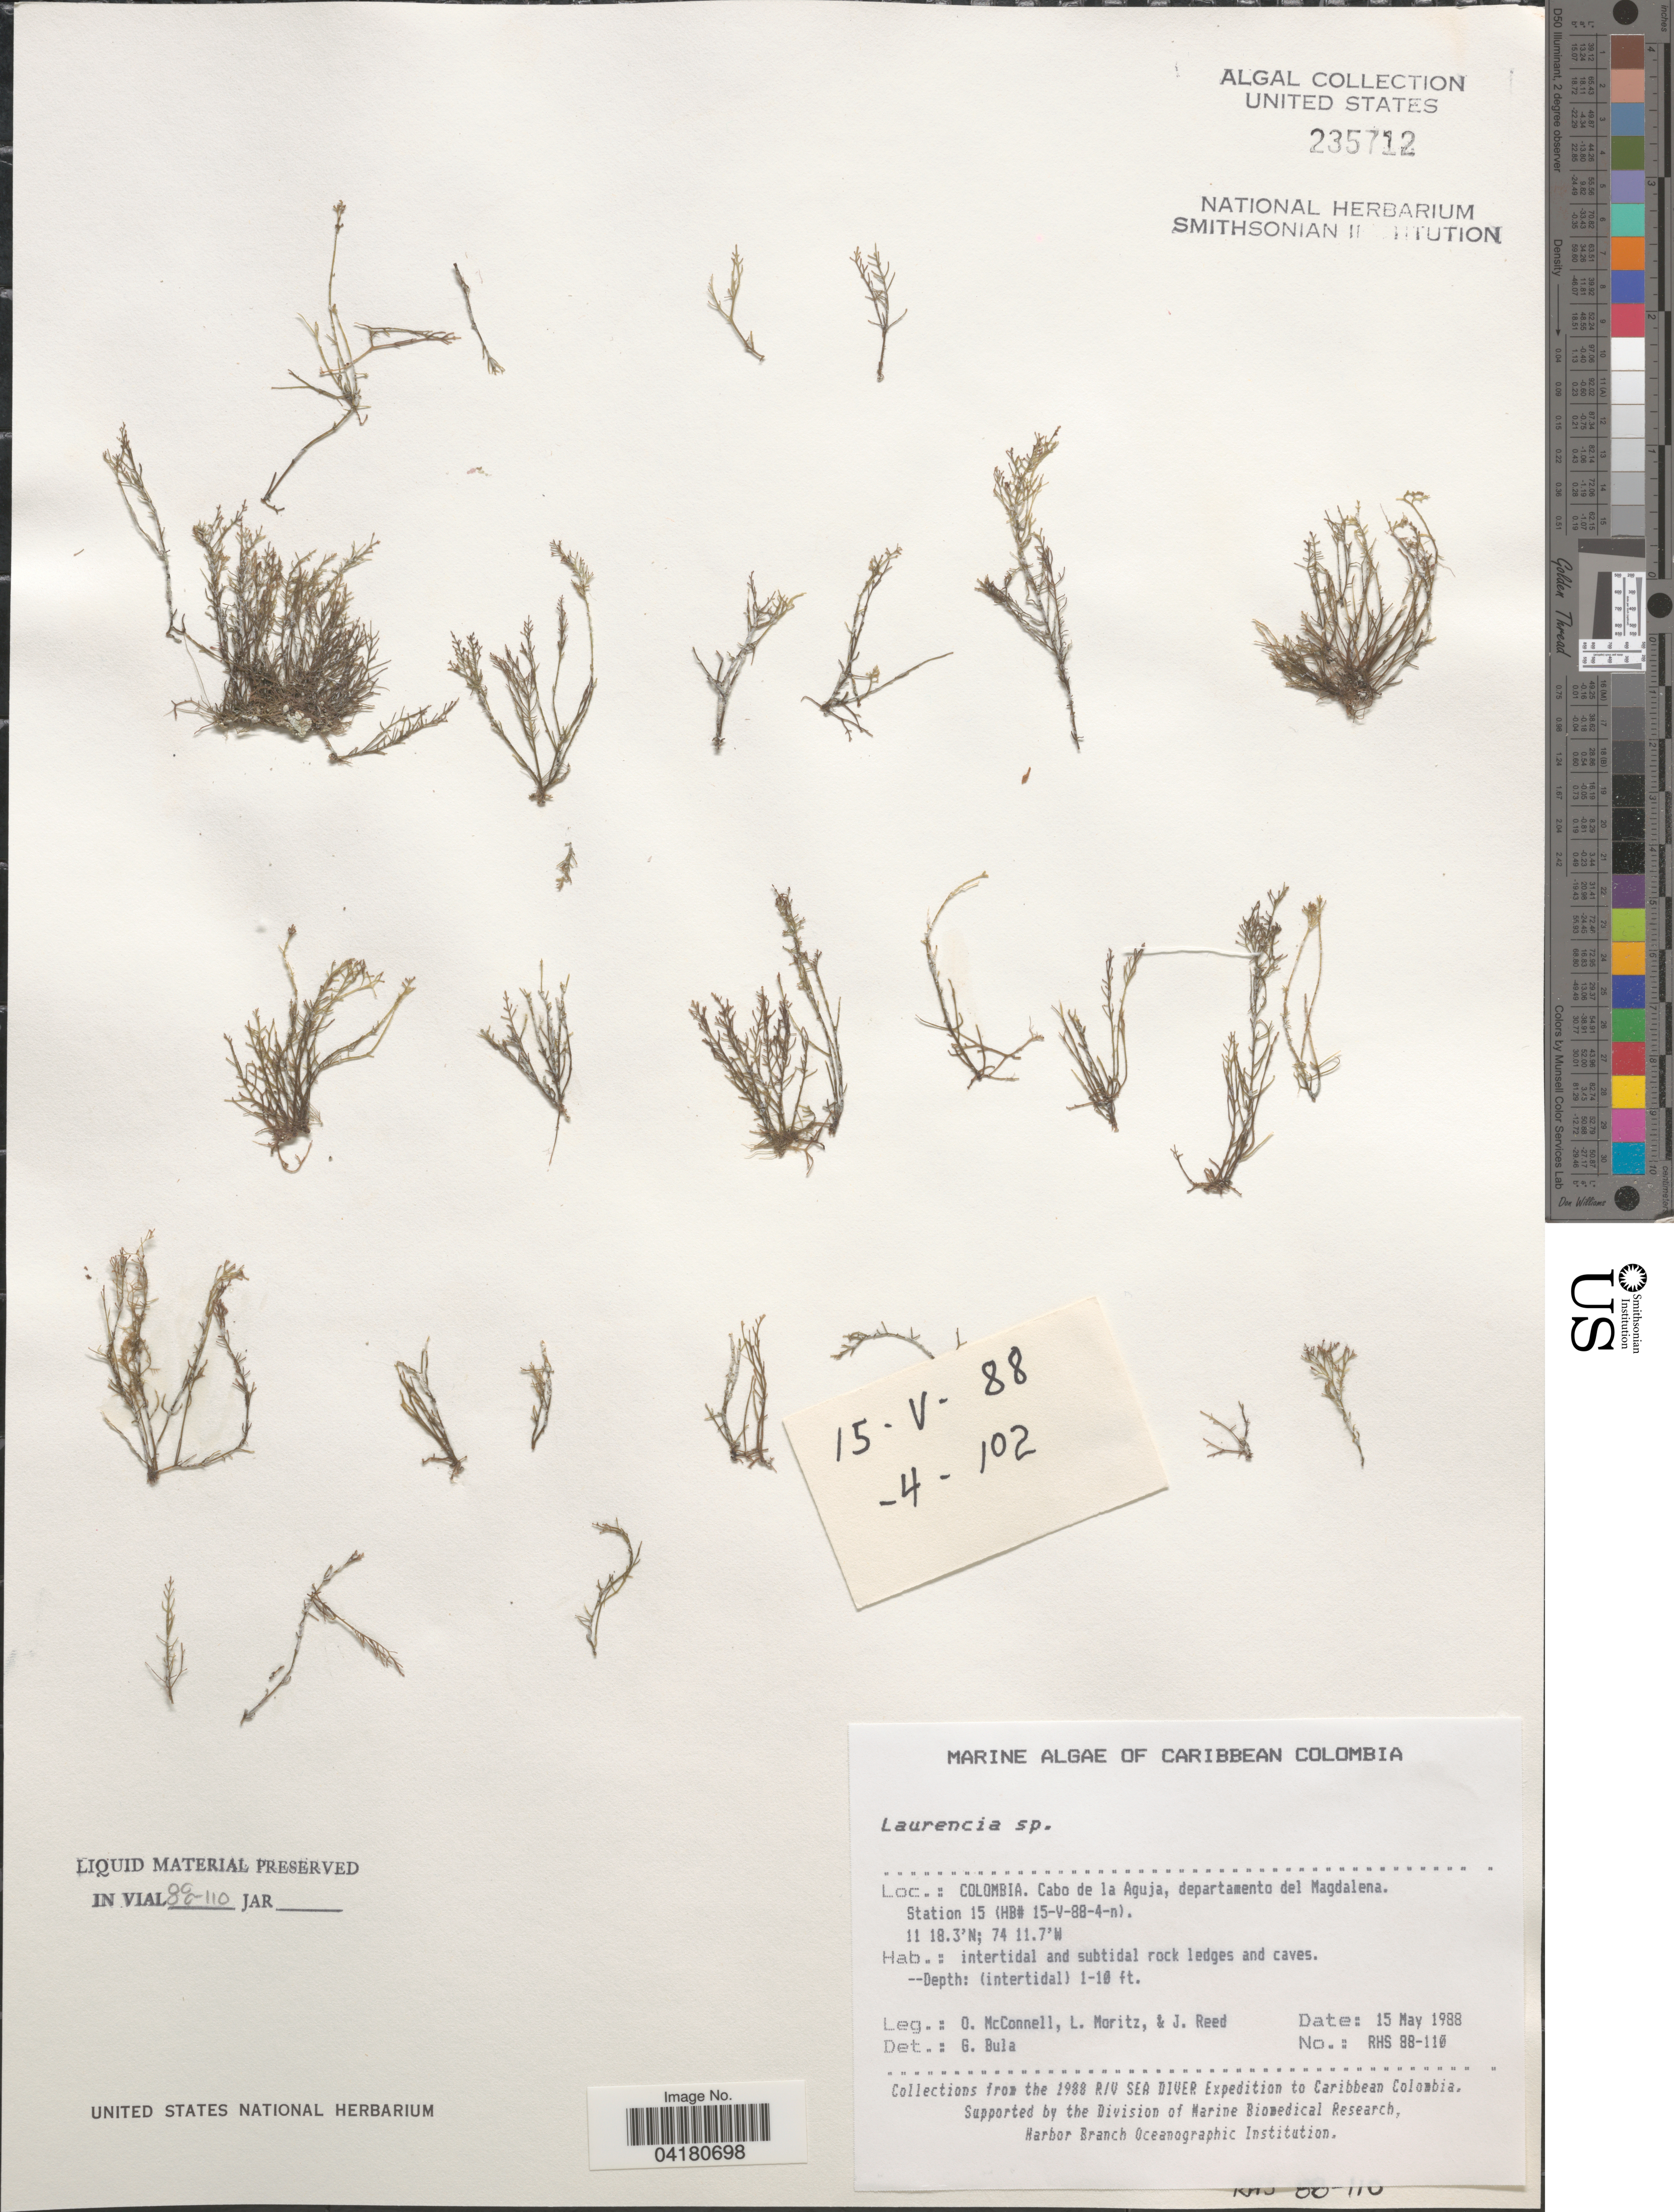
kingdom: Plantae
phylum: Rhodophyta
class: Florideophyceae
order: Ceramiales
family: Rhodomelaceae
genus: Laurencia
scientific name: Laurencia sp.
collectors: O. McConnell, L. Moritz & J. Reed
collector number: RHS88-110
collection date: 1988-05-15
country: Colombia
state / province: Magdalena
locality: Caribbean Colombia. Cabo de la Aguja, departamento del Magdalena. Station 15 (HB# 15-V-88-4-n). The 1988 R/V Sea Diver Expedition to Caribbean Colombia.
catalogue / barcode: US 235712